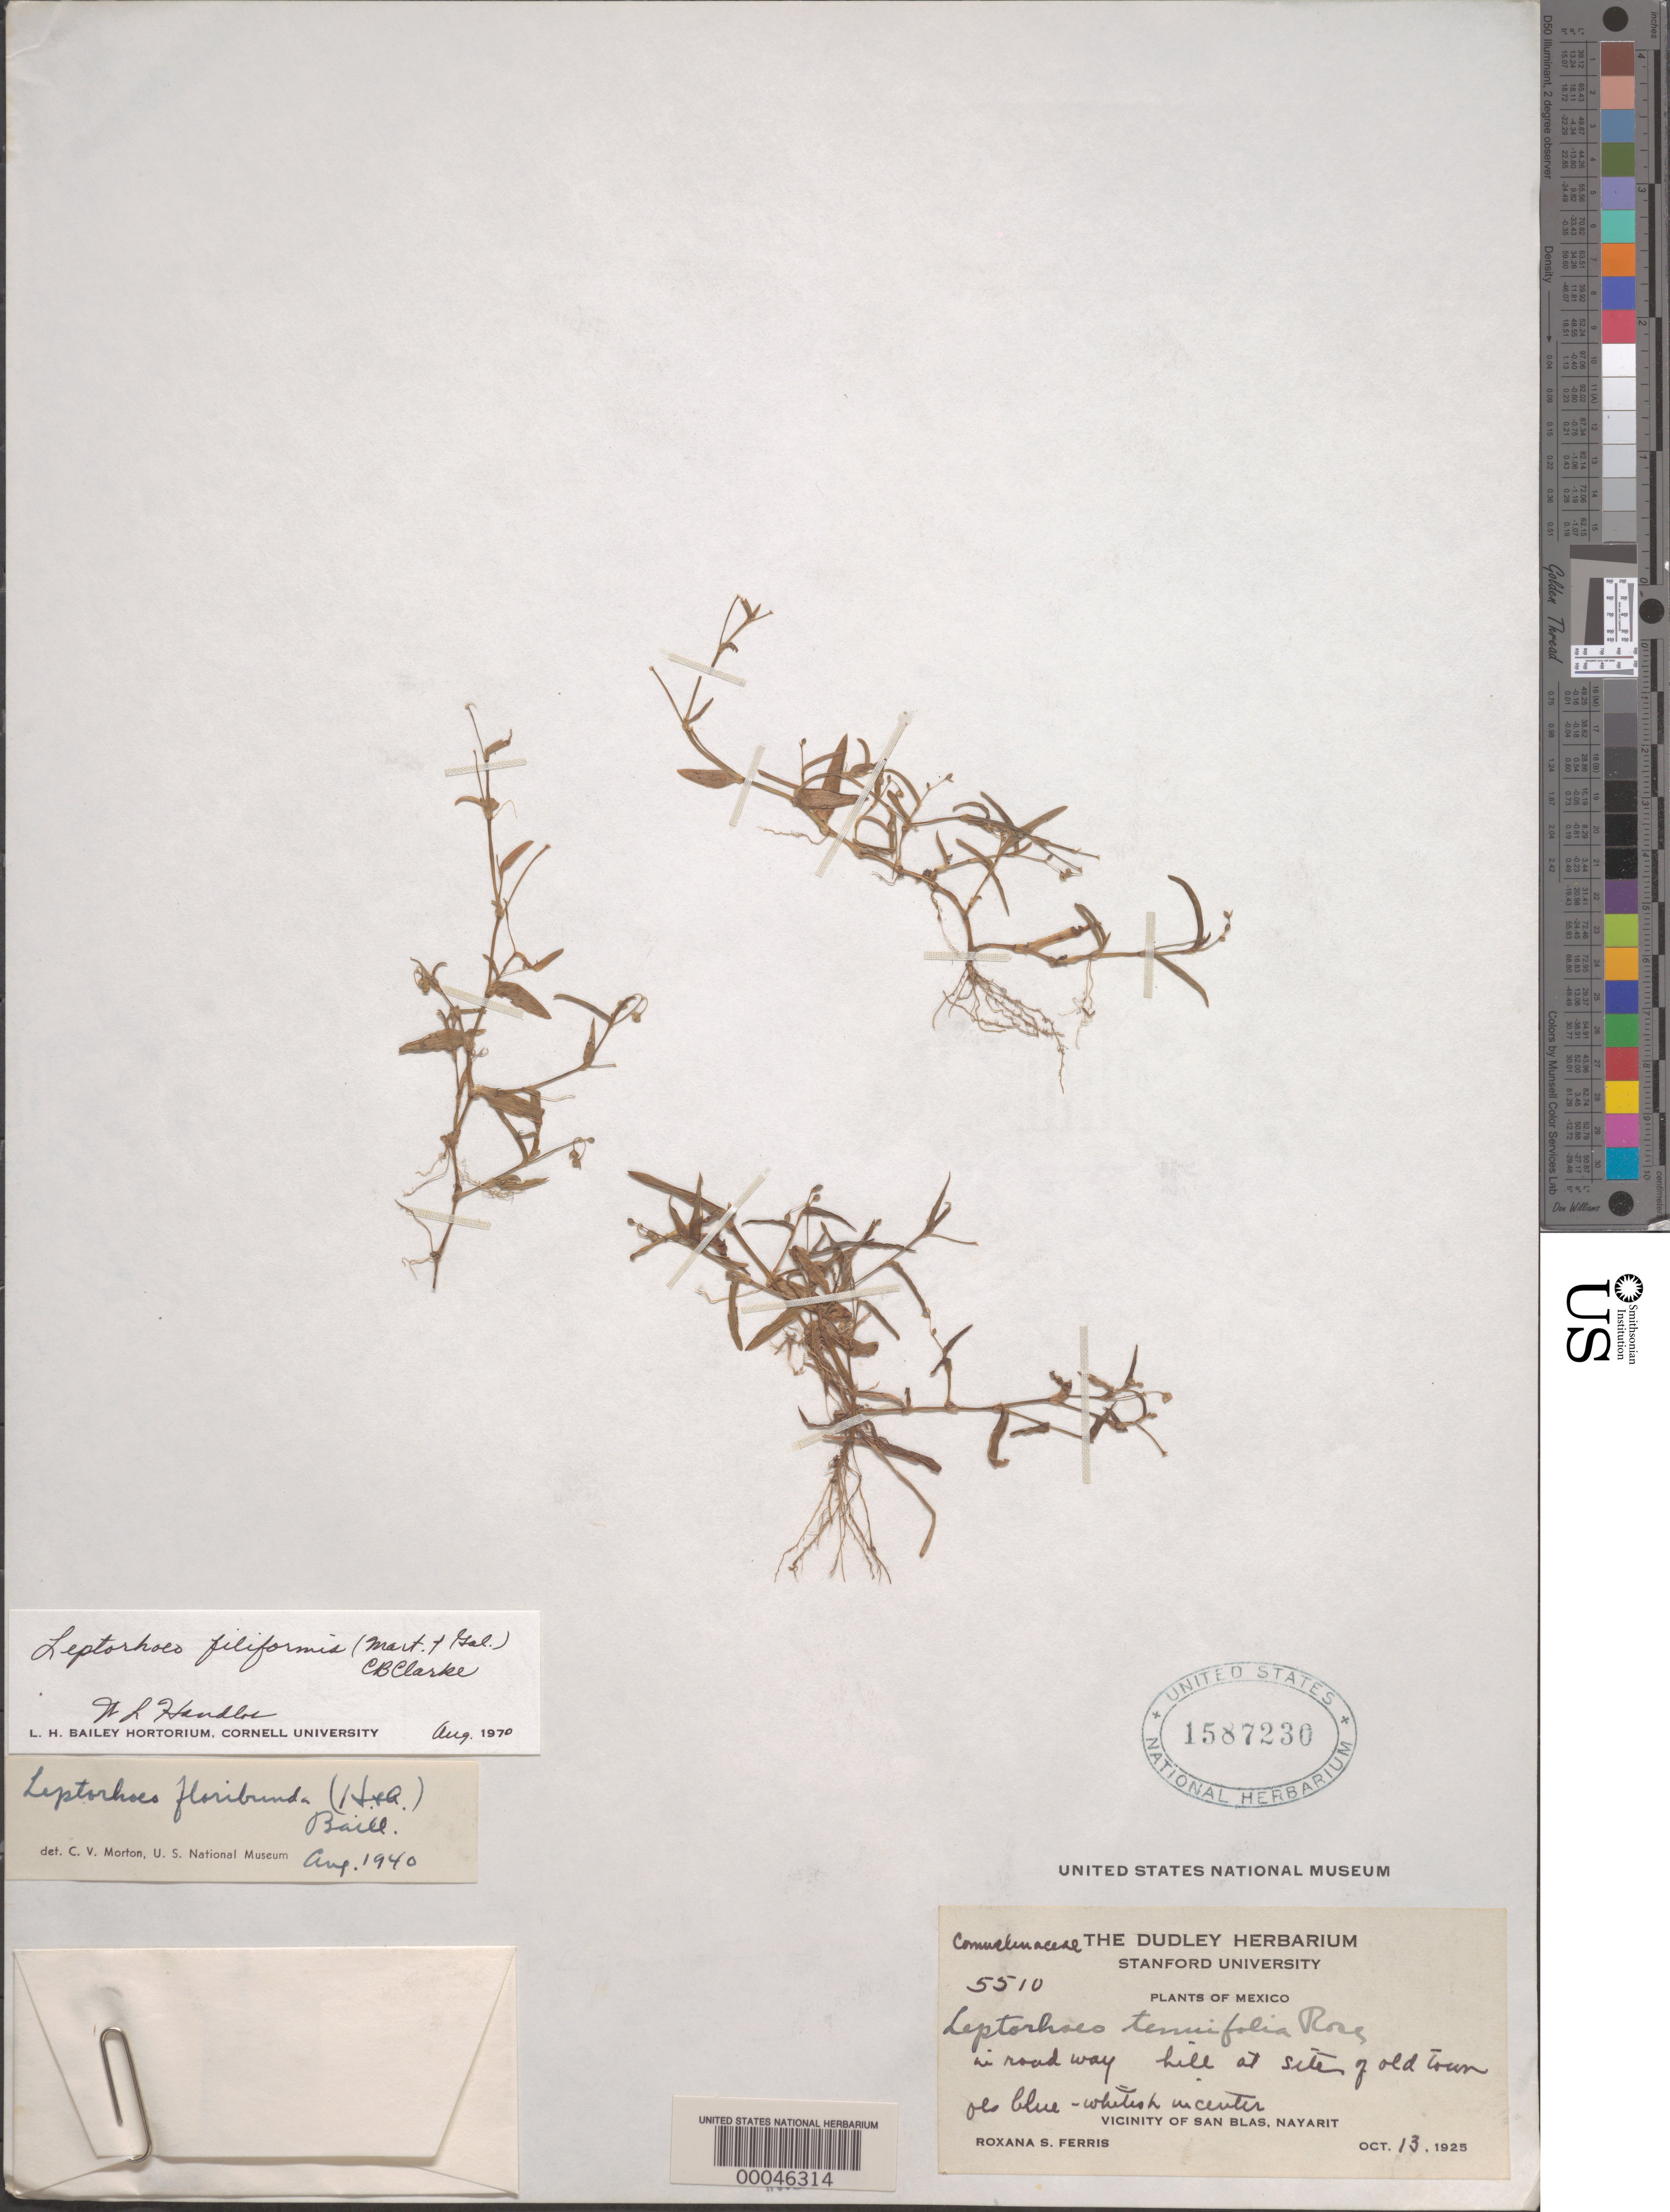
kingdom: Plantae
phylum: Tracheophyta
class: Liliopsida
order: Commelinales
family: Commelinaceae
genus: Callisia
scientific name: Callisia filiformis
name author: (M. Martens & Galeotti) D.R. Hunt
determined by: Handlos, W. L.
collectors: R. S. Ferris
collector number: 5510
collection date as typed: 13 Oct 1925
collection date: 1925-10-13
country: Mexico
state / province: Nayarit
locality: Near San Blas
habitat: Roadside, hill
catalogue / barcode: US 1587230